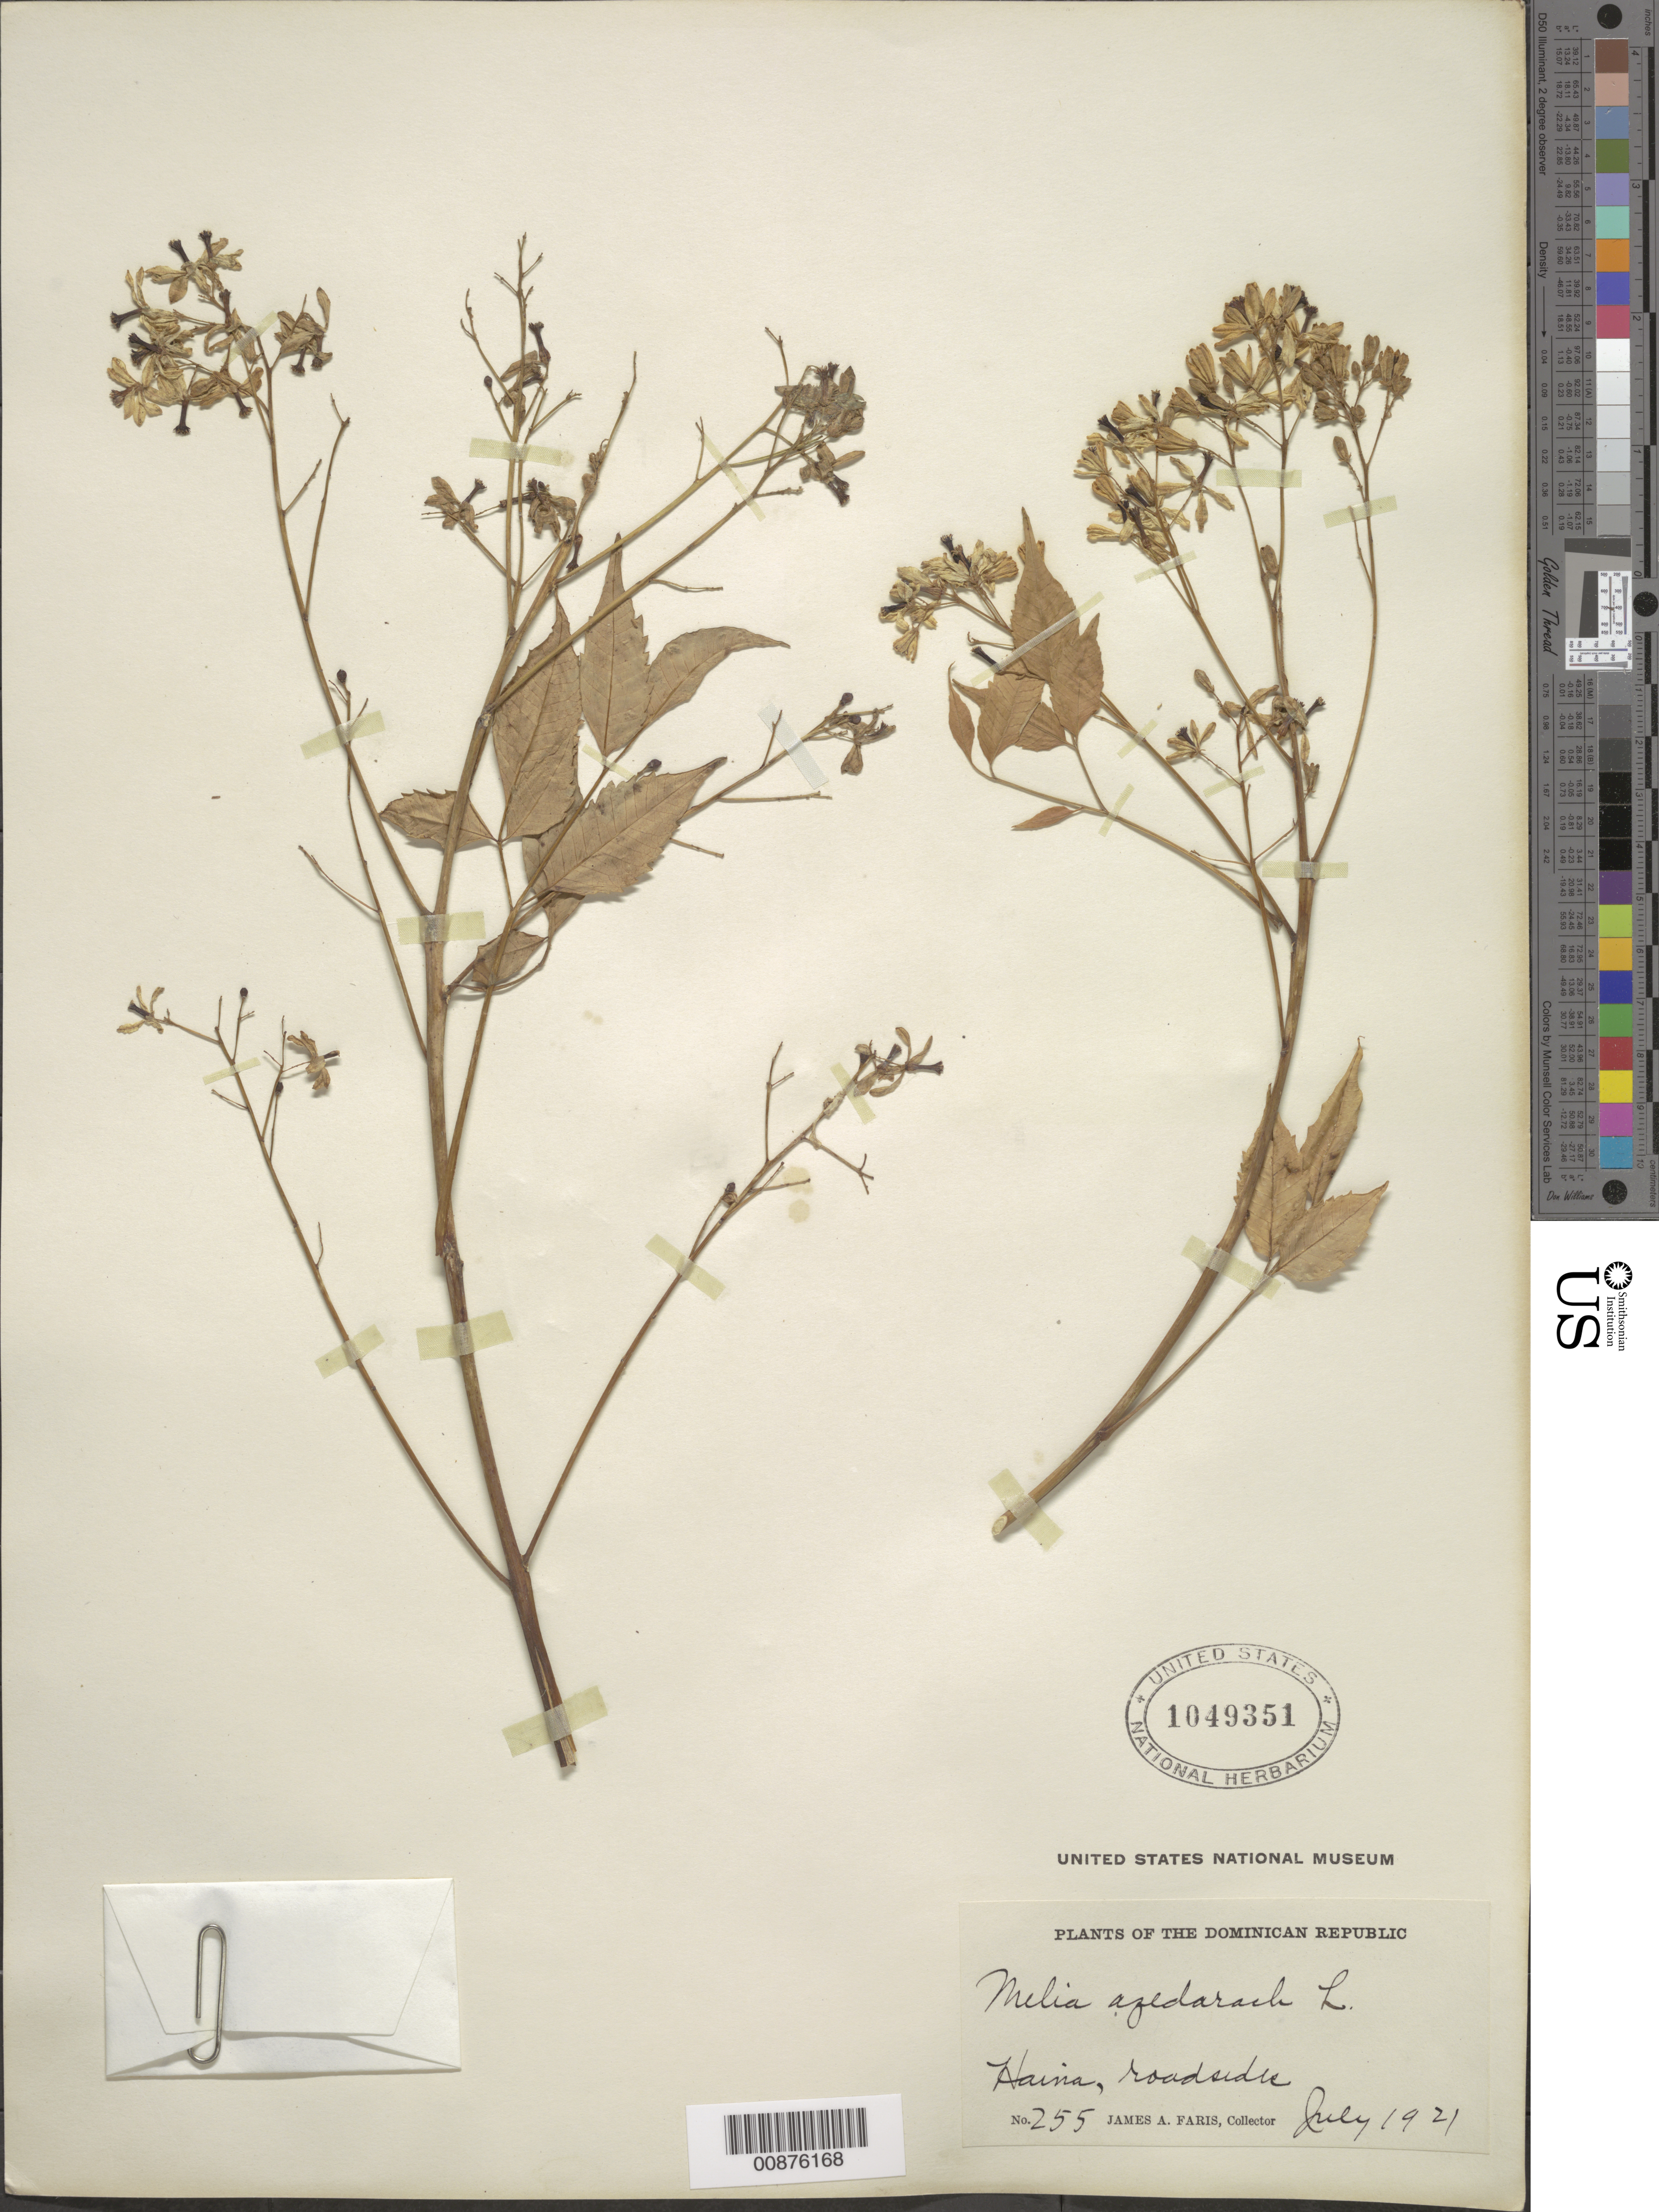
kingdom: Plantae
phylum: Tracheophyta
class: Magnoliopsida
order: Sapindales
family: Meliaceae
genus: Melia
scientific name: Melia azedarach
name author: L.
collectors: J. Faris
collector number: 255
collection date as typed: Jul 1921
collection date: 1921-07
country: Dominican Republic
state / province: San Cristóbal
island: Hispaniola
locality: Haina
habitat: Roadside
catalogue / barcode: US 1049351